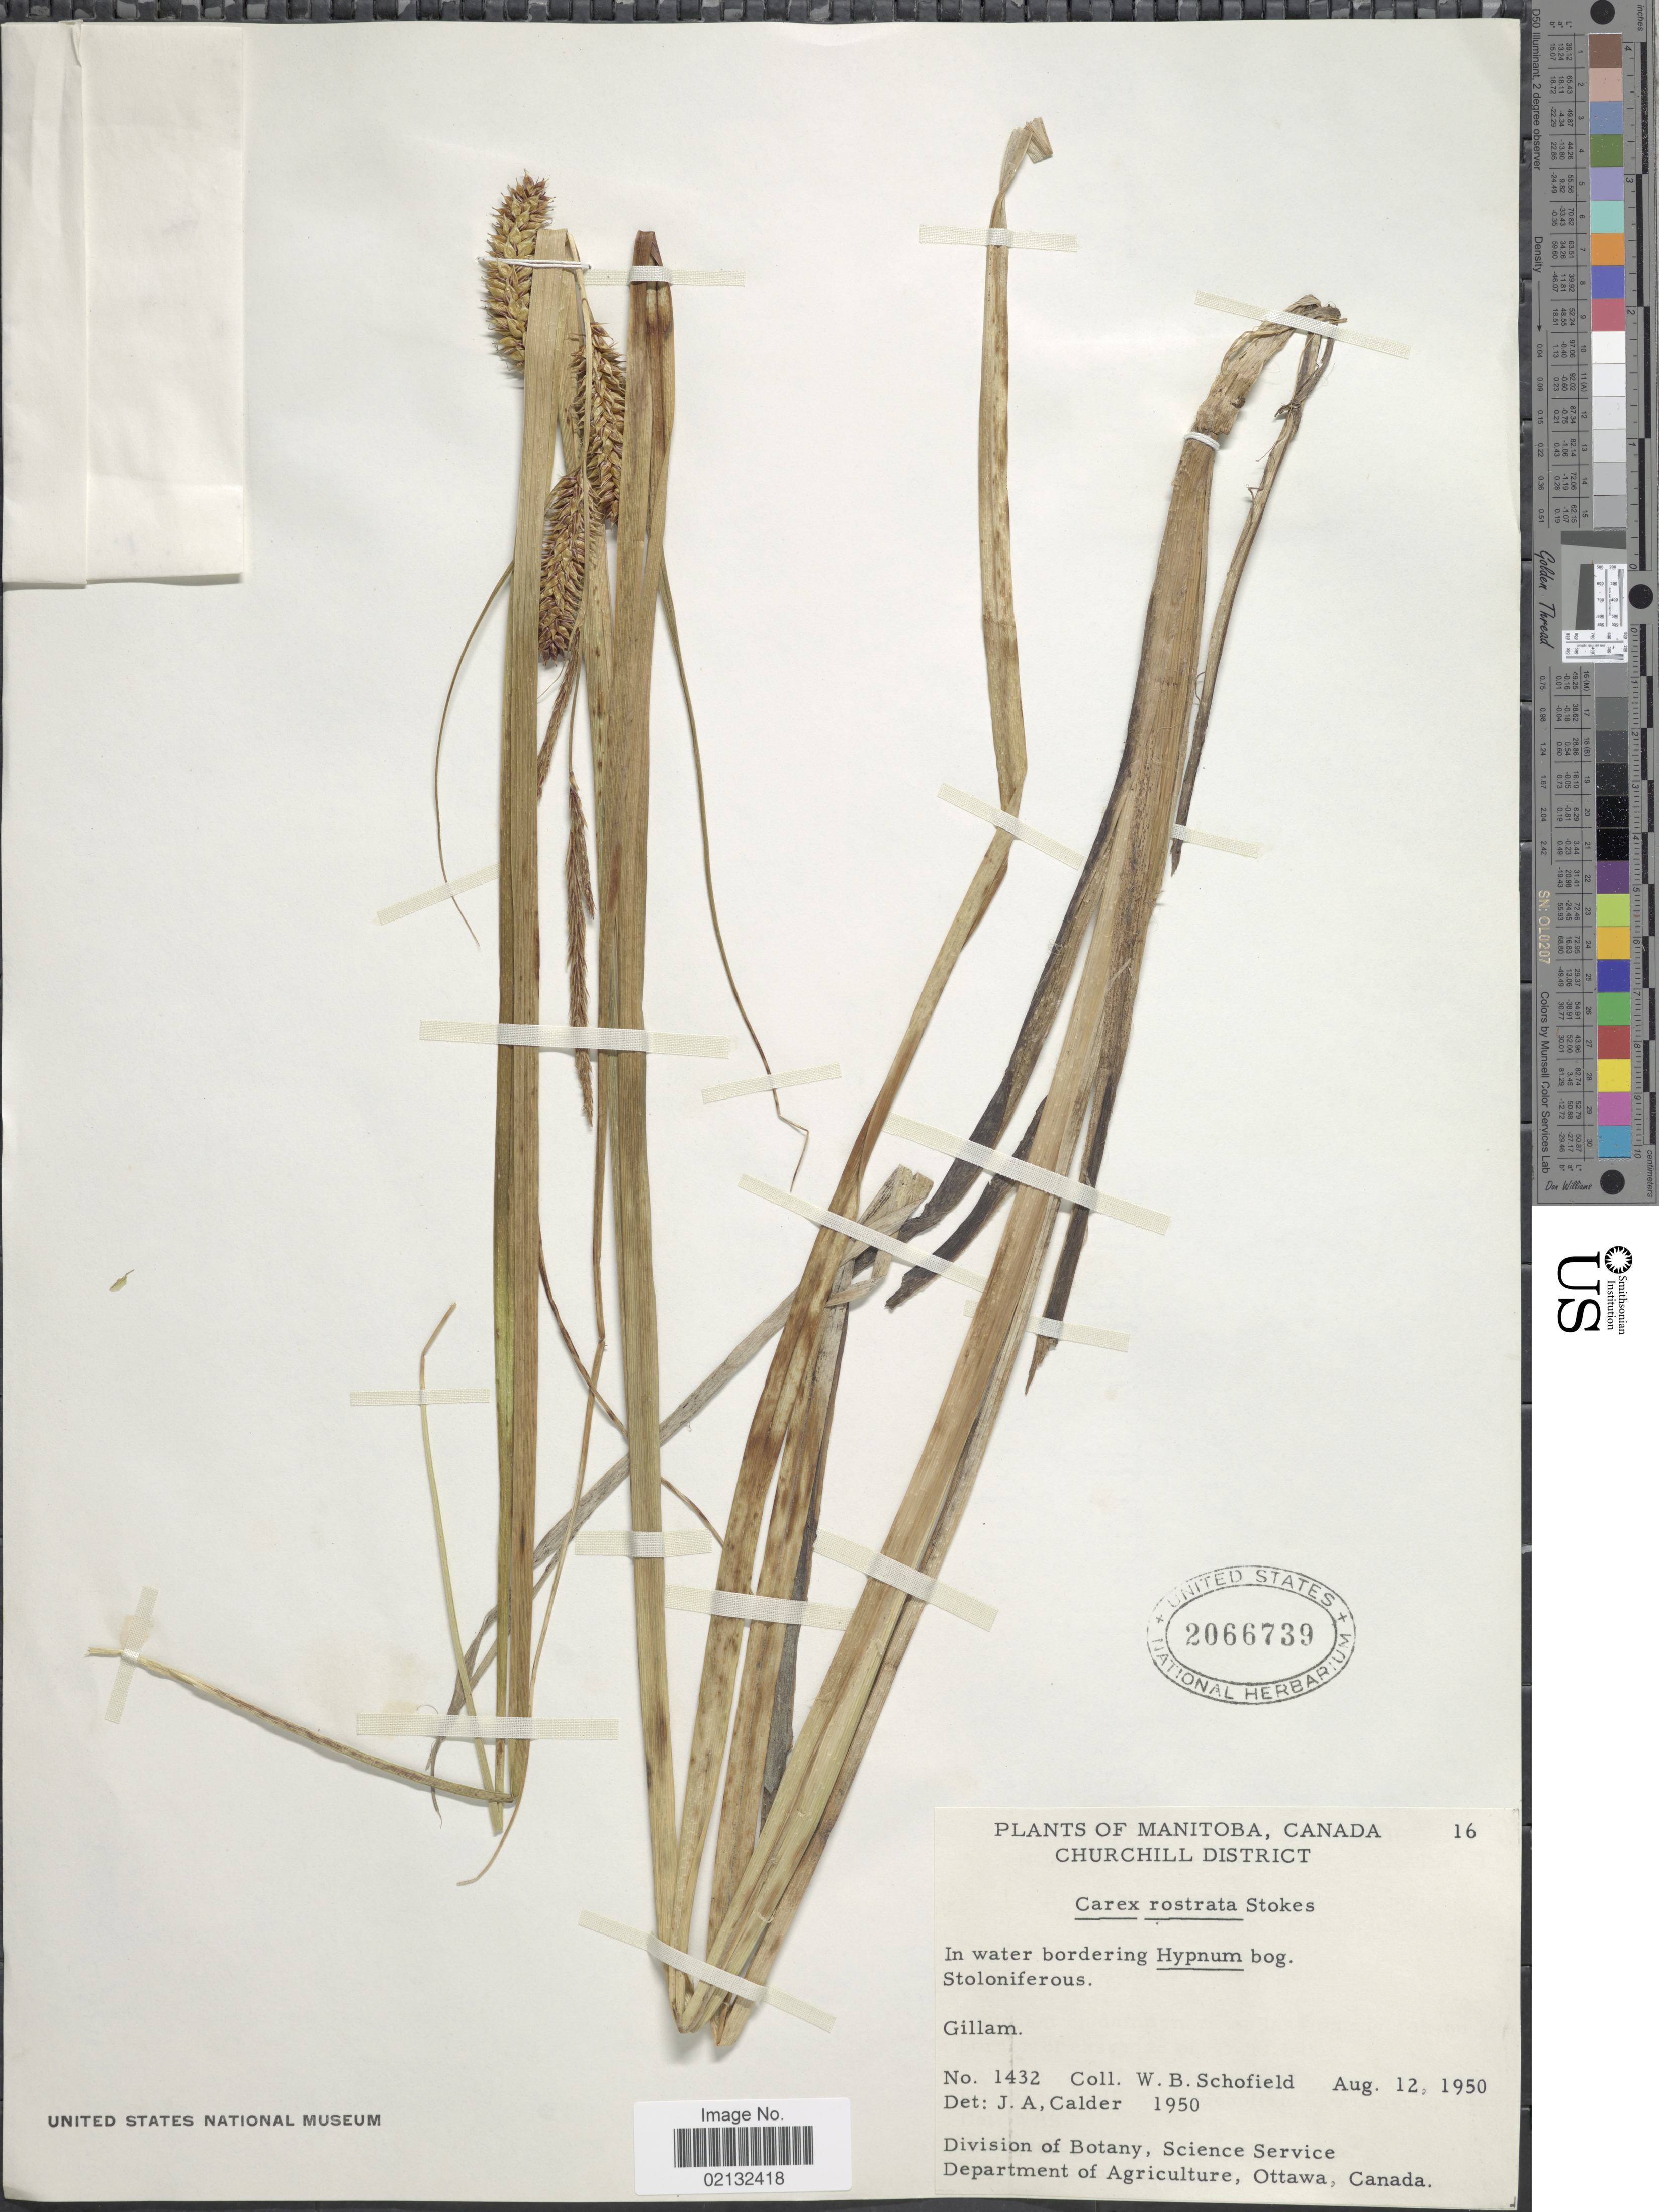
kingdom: Plantae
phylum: Tracheophyta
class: Liliopsida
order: Poales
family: Cyperaceae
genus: Carex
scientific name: Carex rostrata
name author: Stokes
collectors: W. Schofield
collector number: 1432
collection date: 1950-08-12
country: Canada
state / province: Manitoba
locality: Churchill District, Gillam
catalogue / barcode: US 2066739